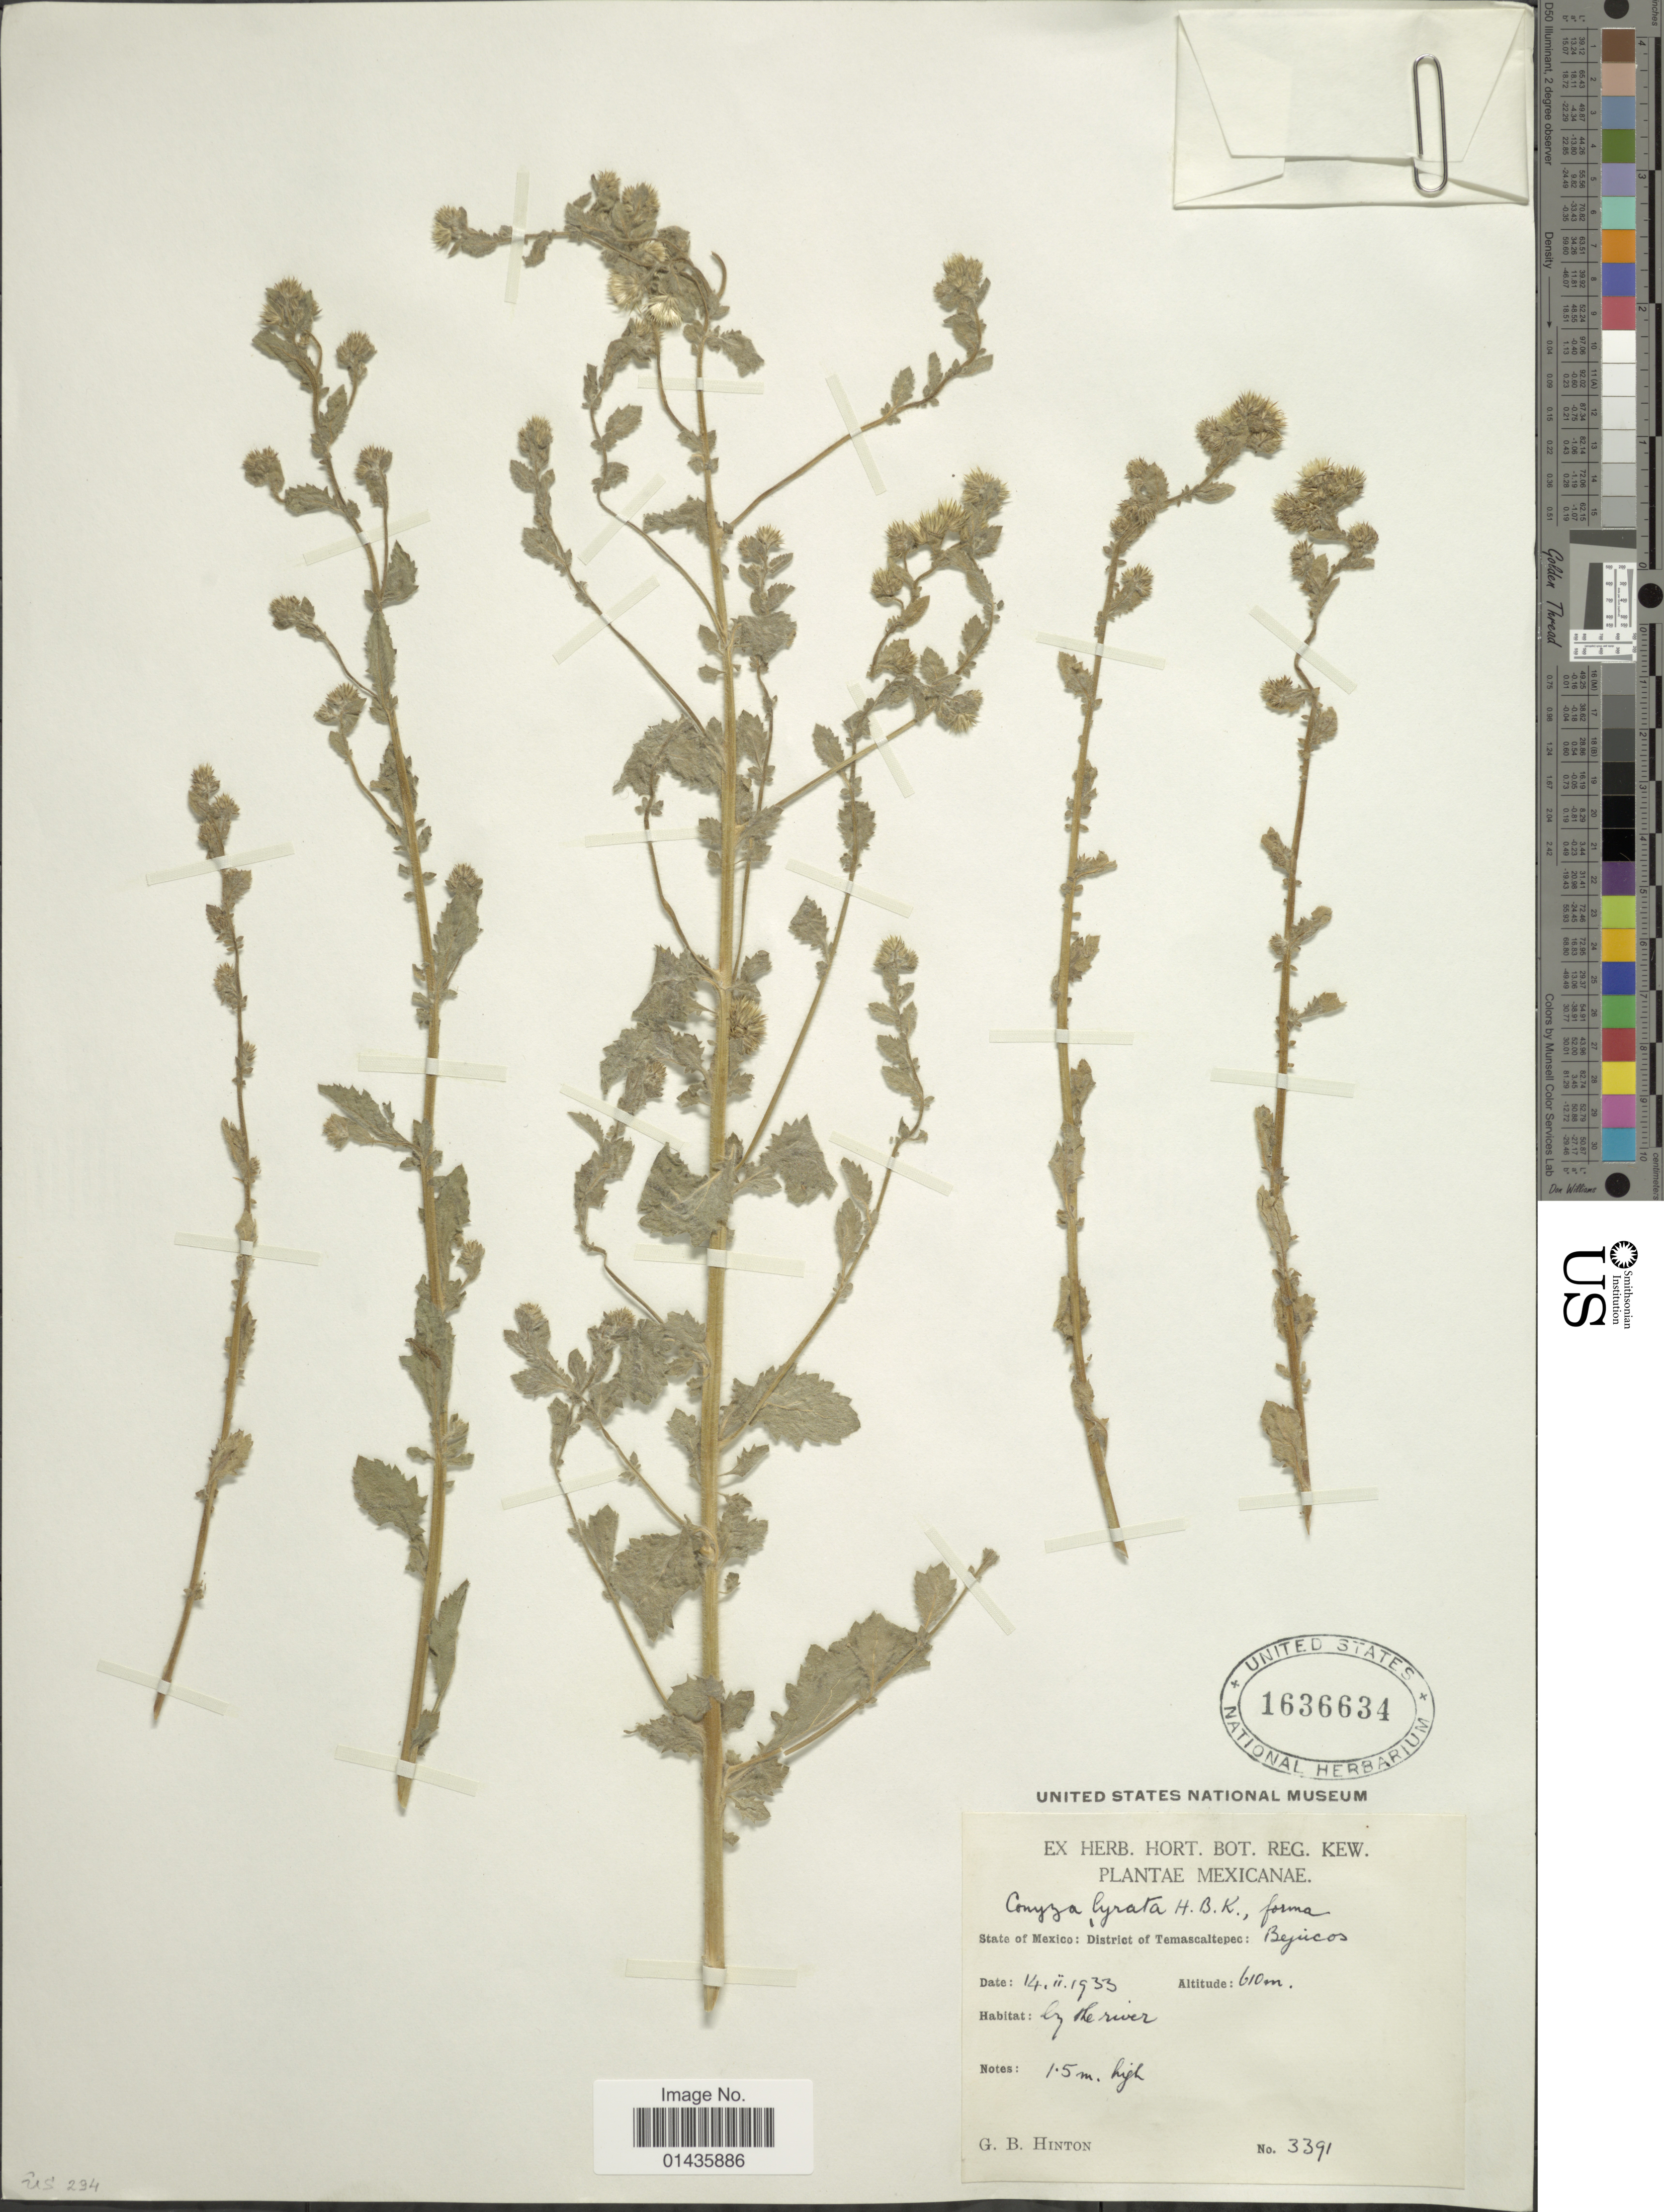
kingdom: Plantae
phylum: Tracheophyta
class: Magnoliopsida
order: Asterales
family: Asteraceae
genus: Pseudoconyza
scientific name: Pseudoconyza lyrata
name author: (Kunth) Cuatrec.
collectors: G. B. Hinton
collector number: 3391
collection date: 1933-02-14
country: Mexico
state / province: México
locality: District of Temascaltepec, Bejucos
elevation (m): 610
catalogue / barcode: US 1636634